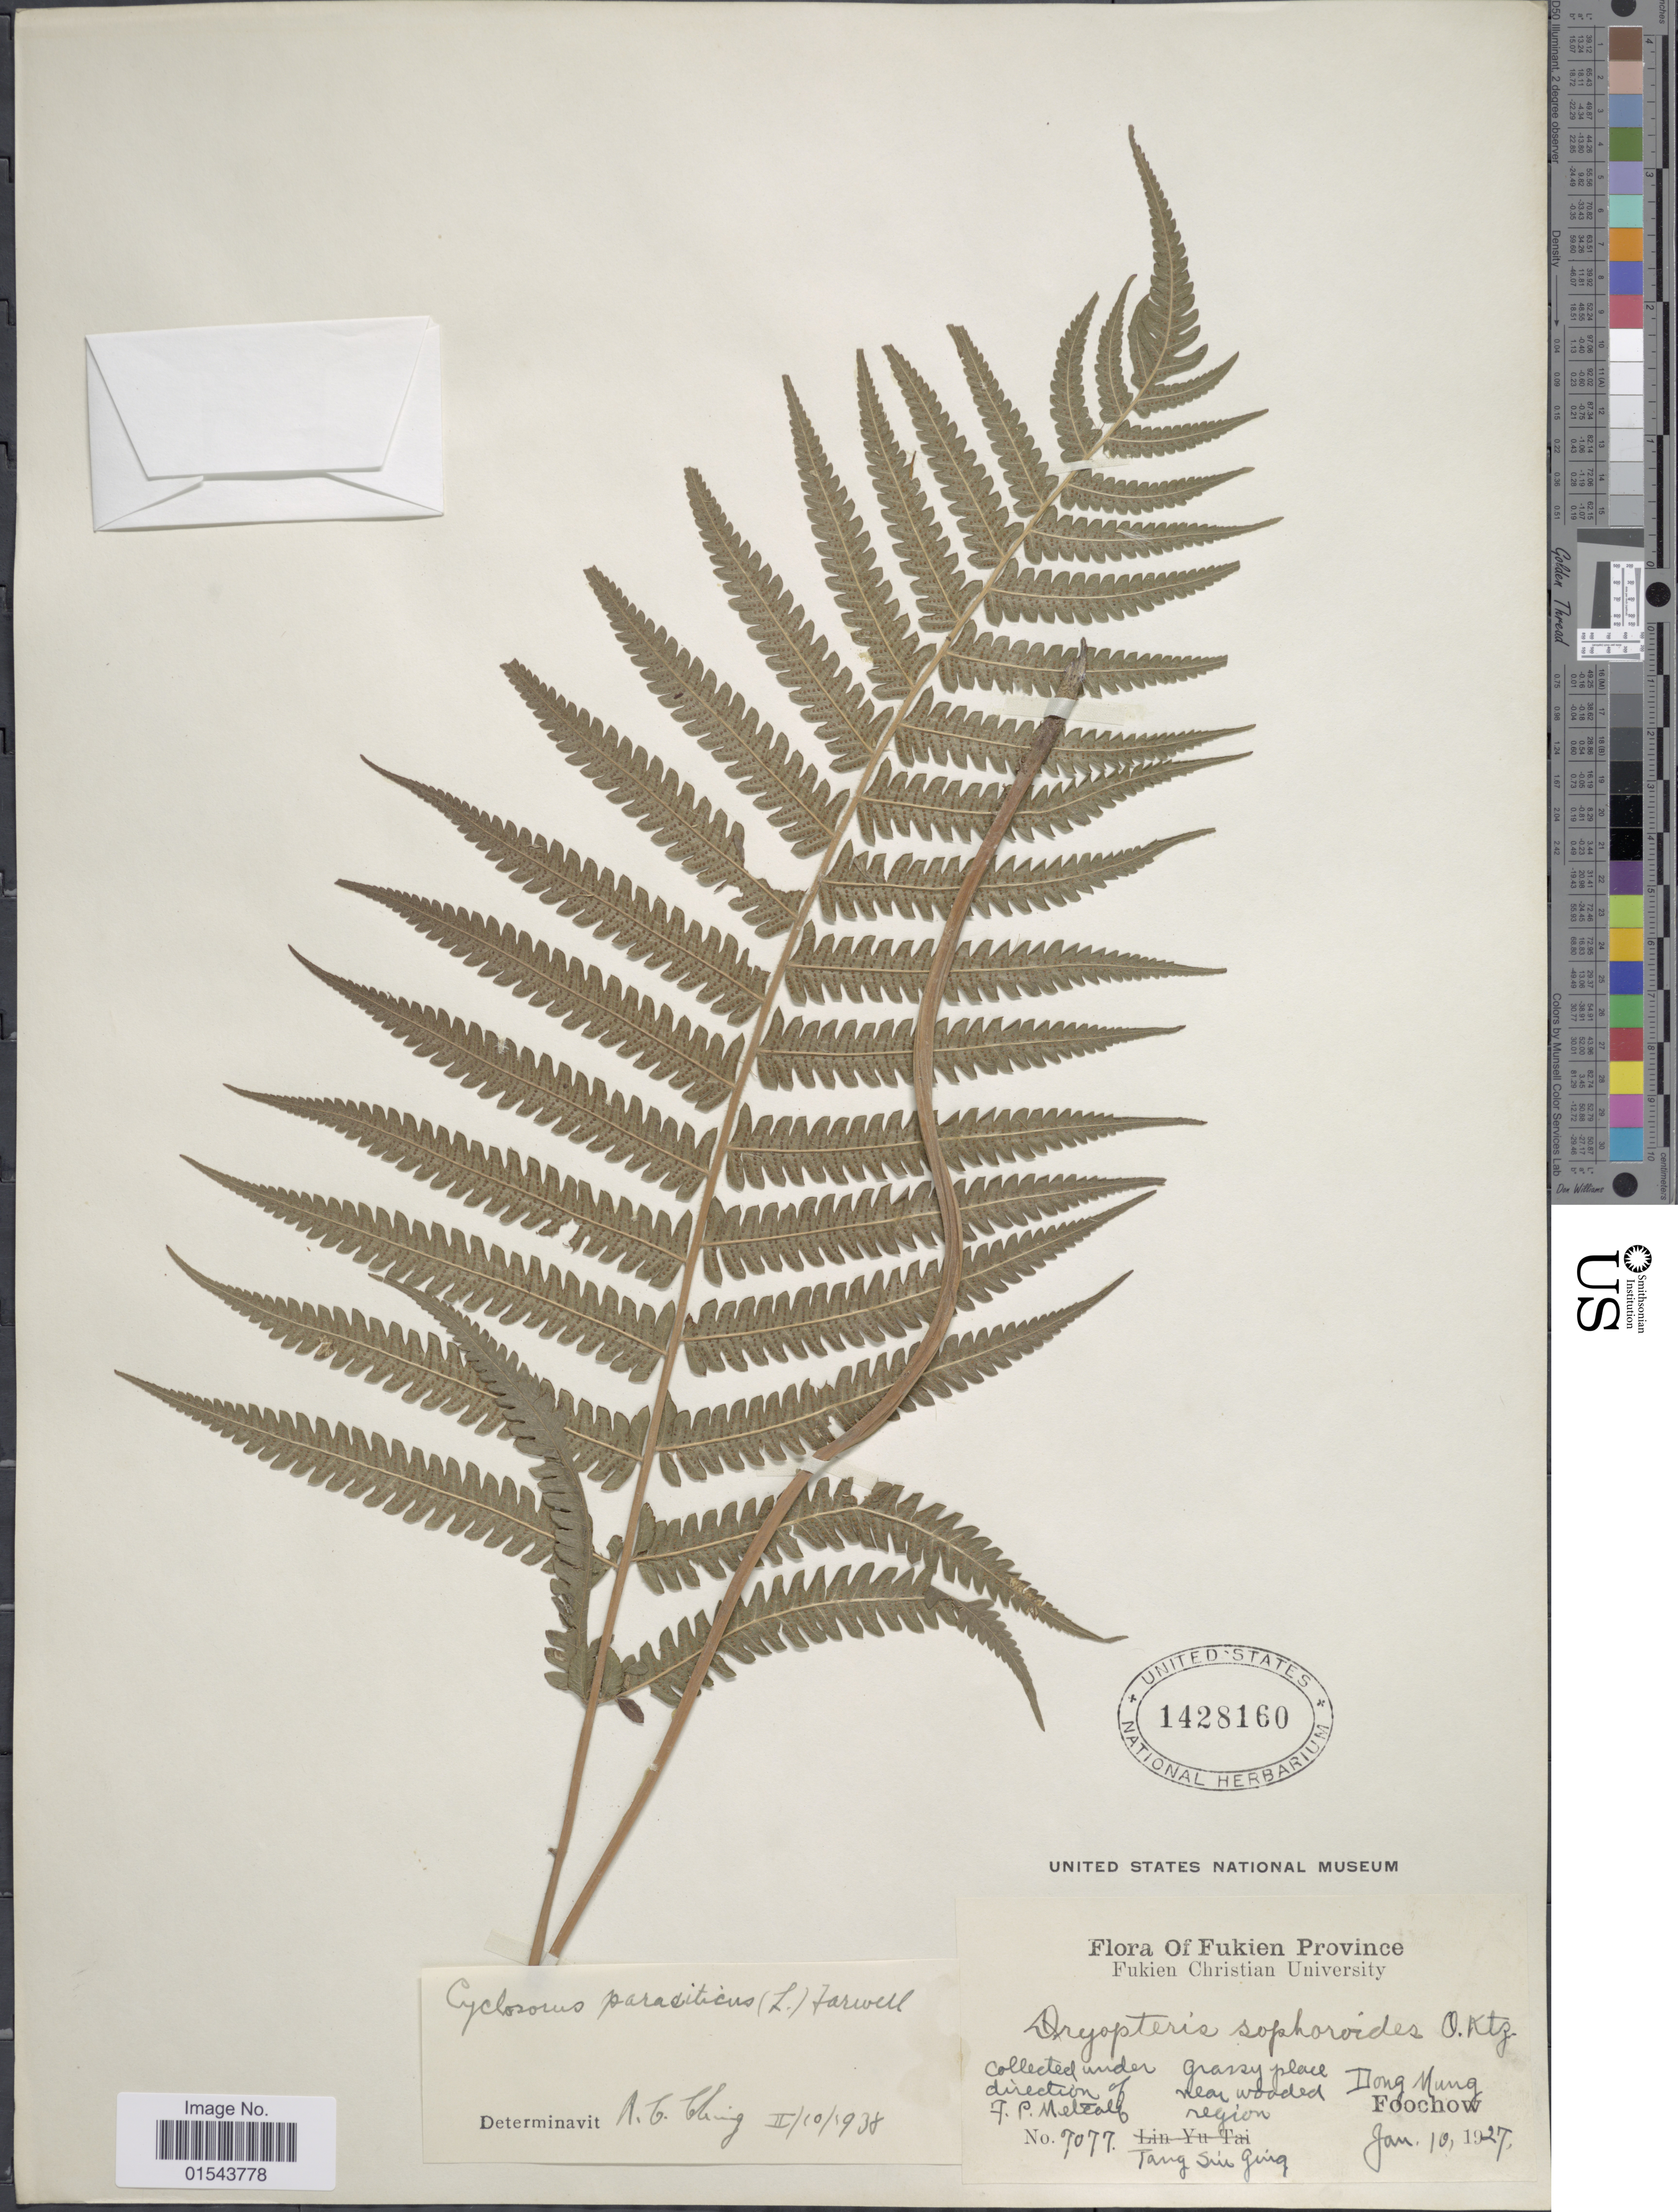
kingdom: Plantae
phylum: Tracheophyta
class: Polypodiopsida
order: Polypodiales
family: Thelypteridaceae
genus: Christella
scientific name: Christella parasitica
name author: (L.) H. Lév.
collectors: T. Ging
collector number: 7077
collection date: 1927-01-10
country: China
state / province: Fujian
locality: Fukien province. Ilong Mung, Foochow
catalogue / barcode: US 1428160